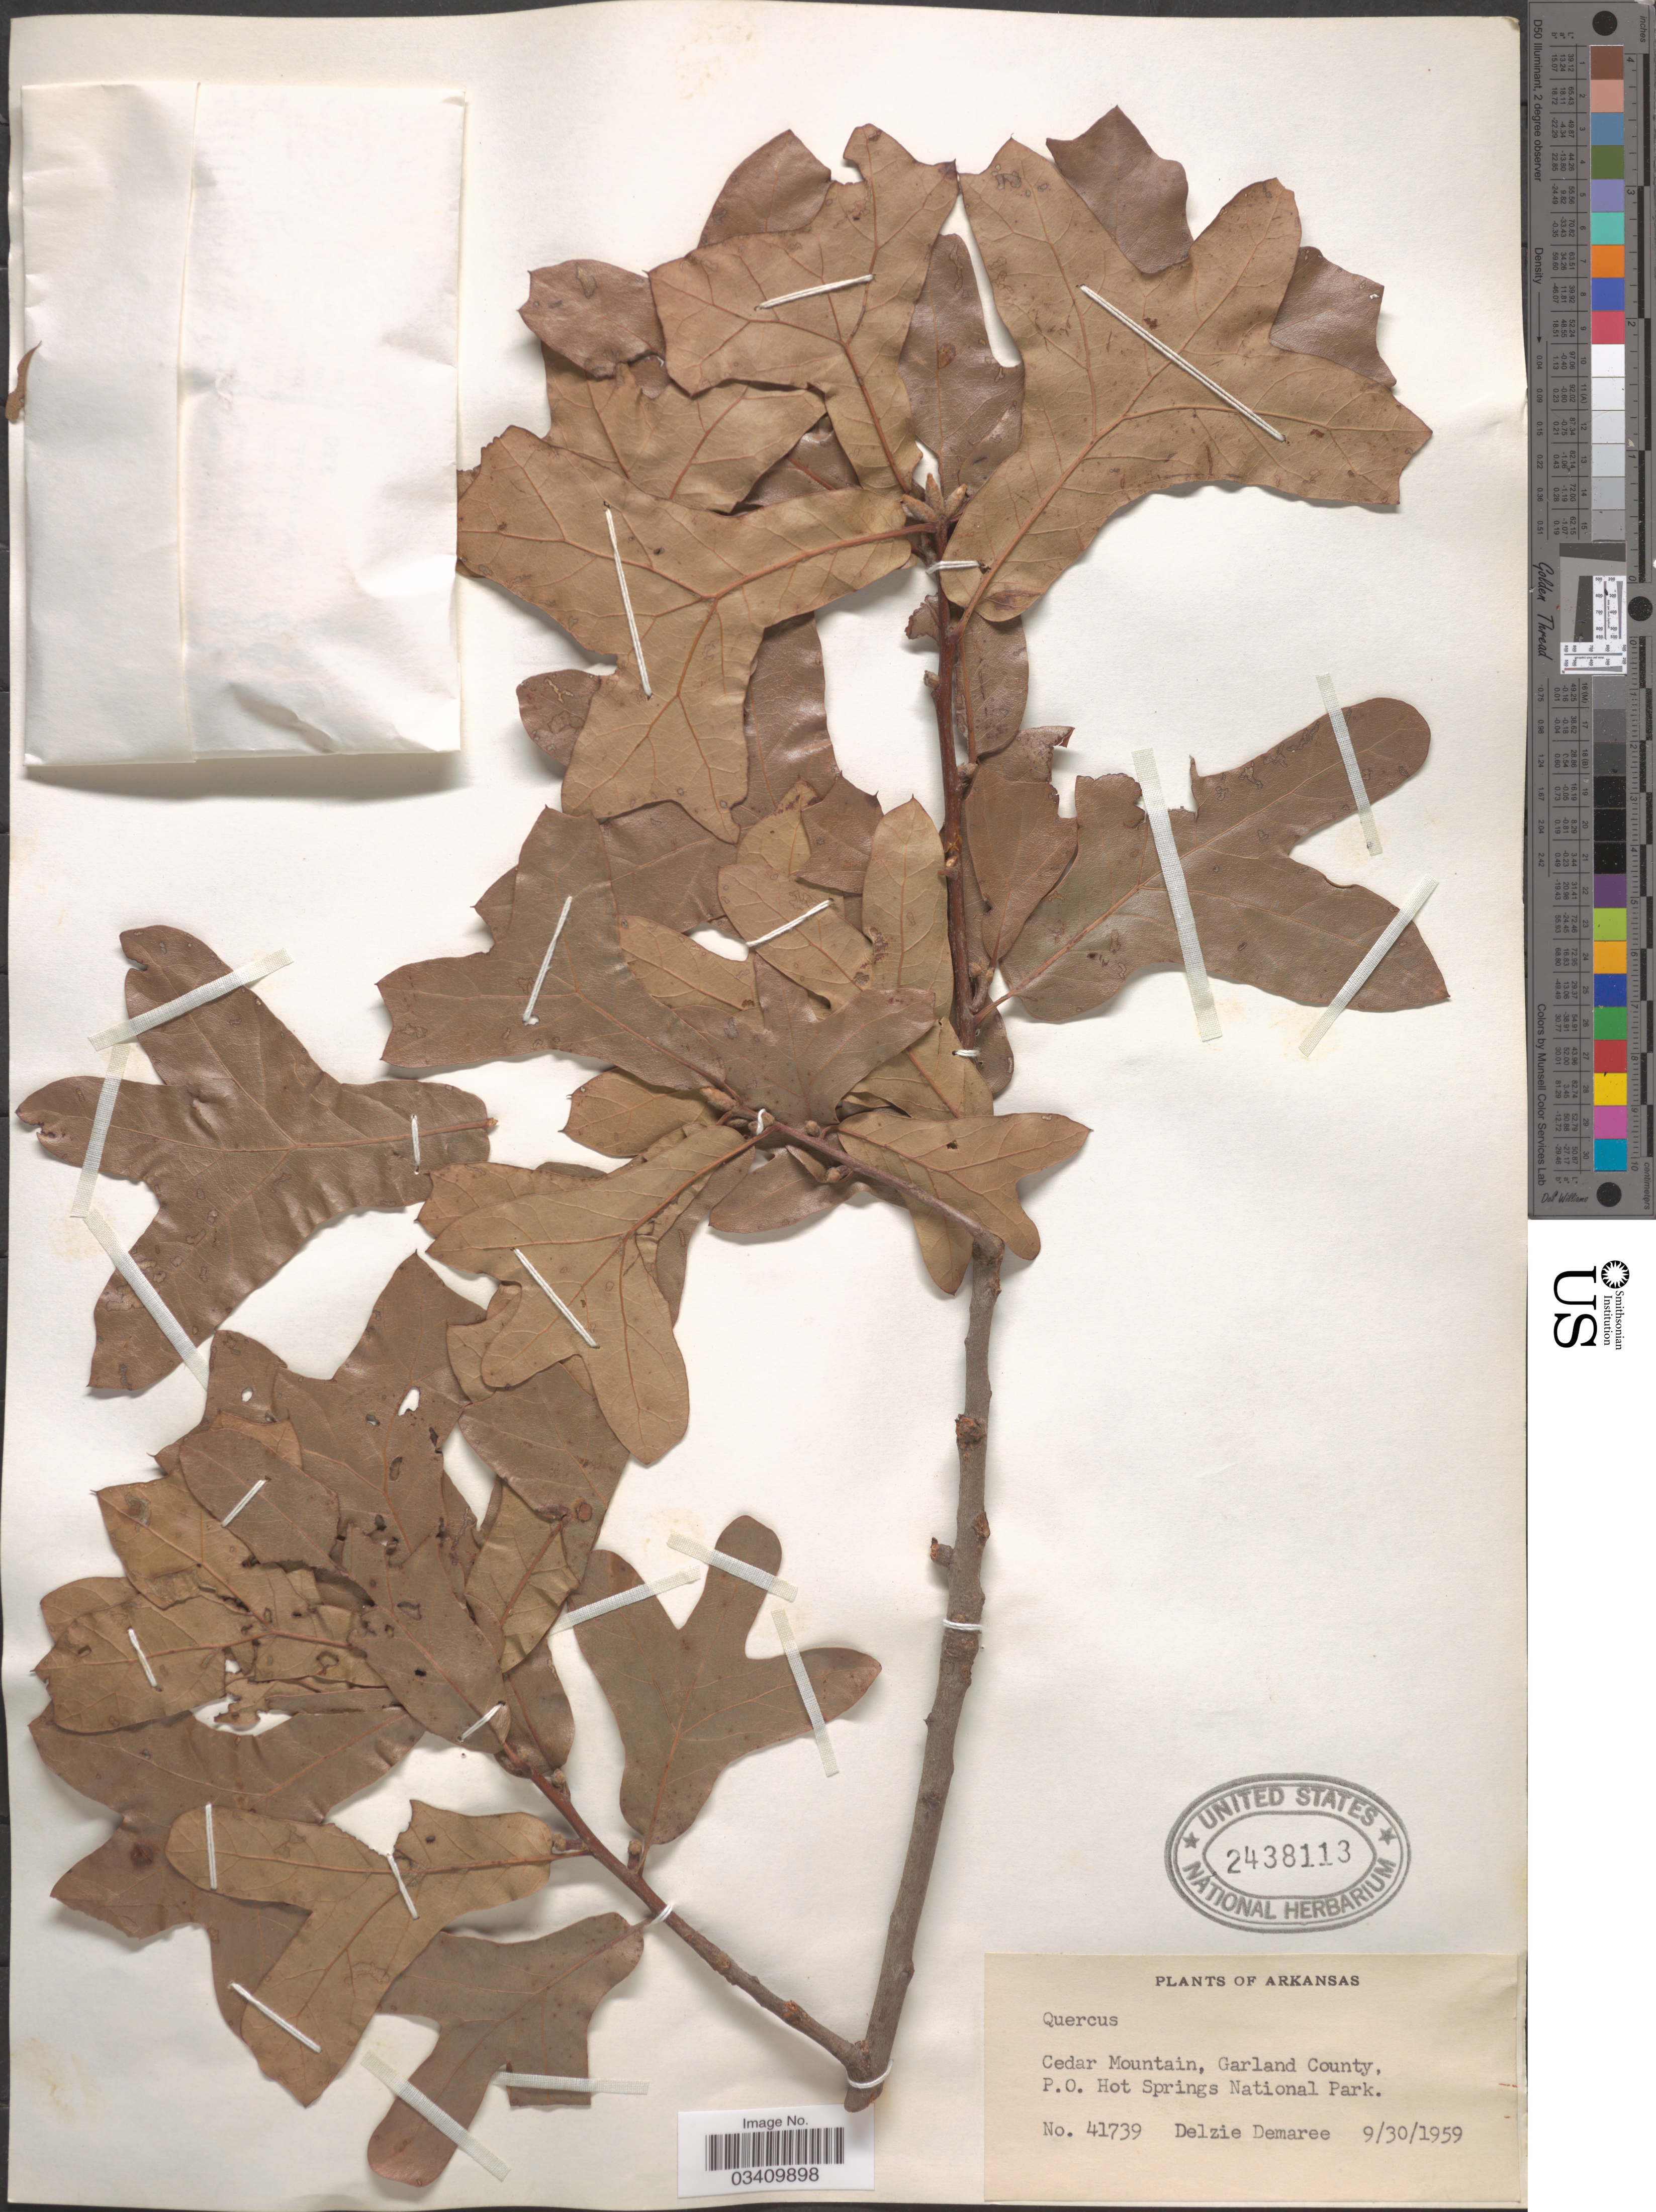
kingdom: Plantae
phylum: Tracheophyta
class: Magnoliopsida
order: Fagales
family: Fagaceae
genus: Quercus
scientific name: Quercus sp.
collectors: D. Demaree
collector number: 41739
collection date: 1959-09-30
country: United States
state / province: Arkansas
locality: Cedar Mountain, Garland County, P. O. Hot Springs National Park.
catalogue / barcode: US 2438113